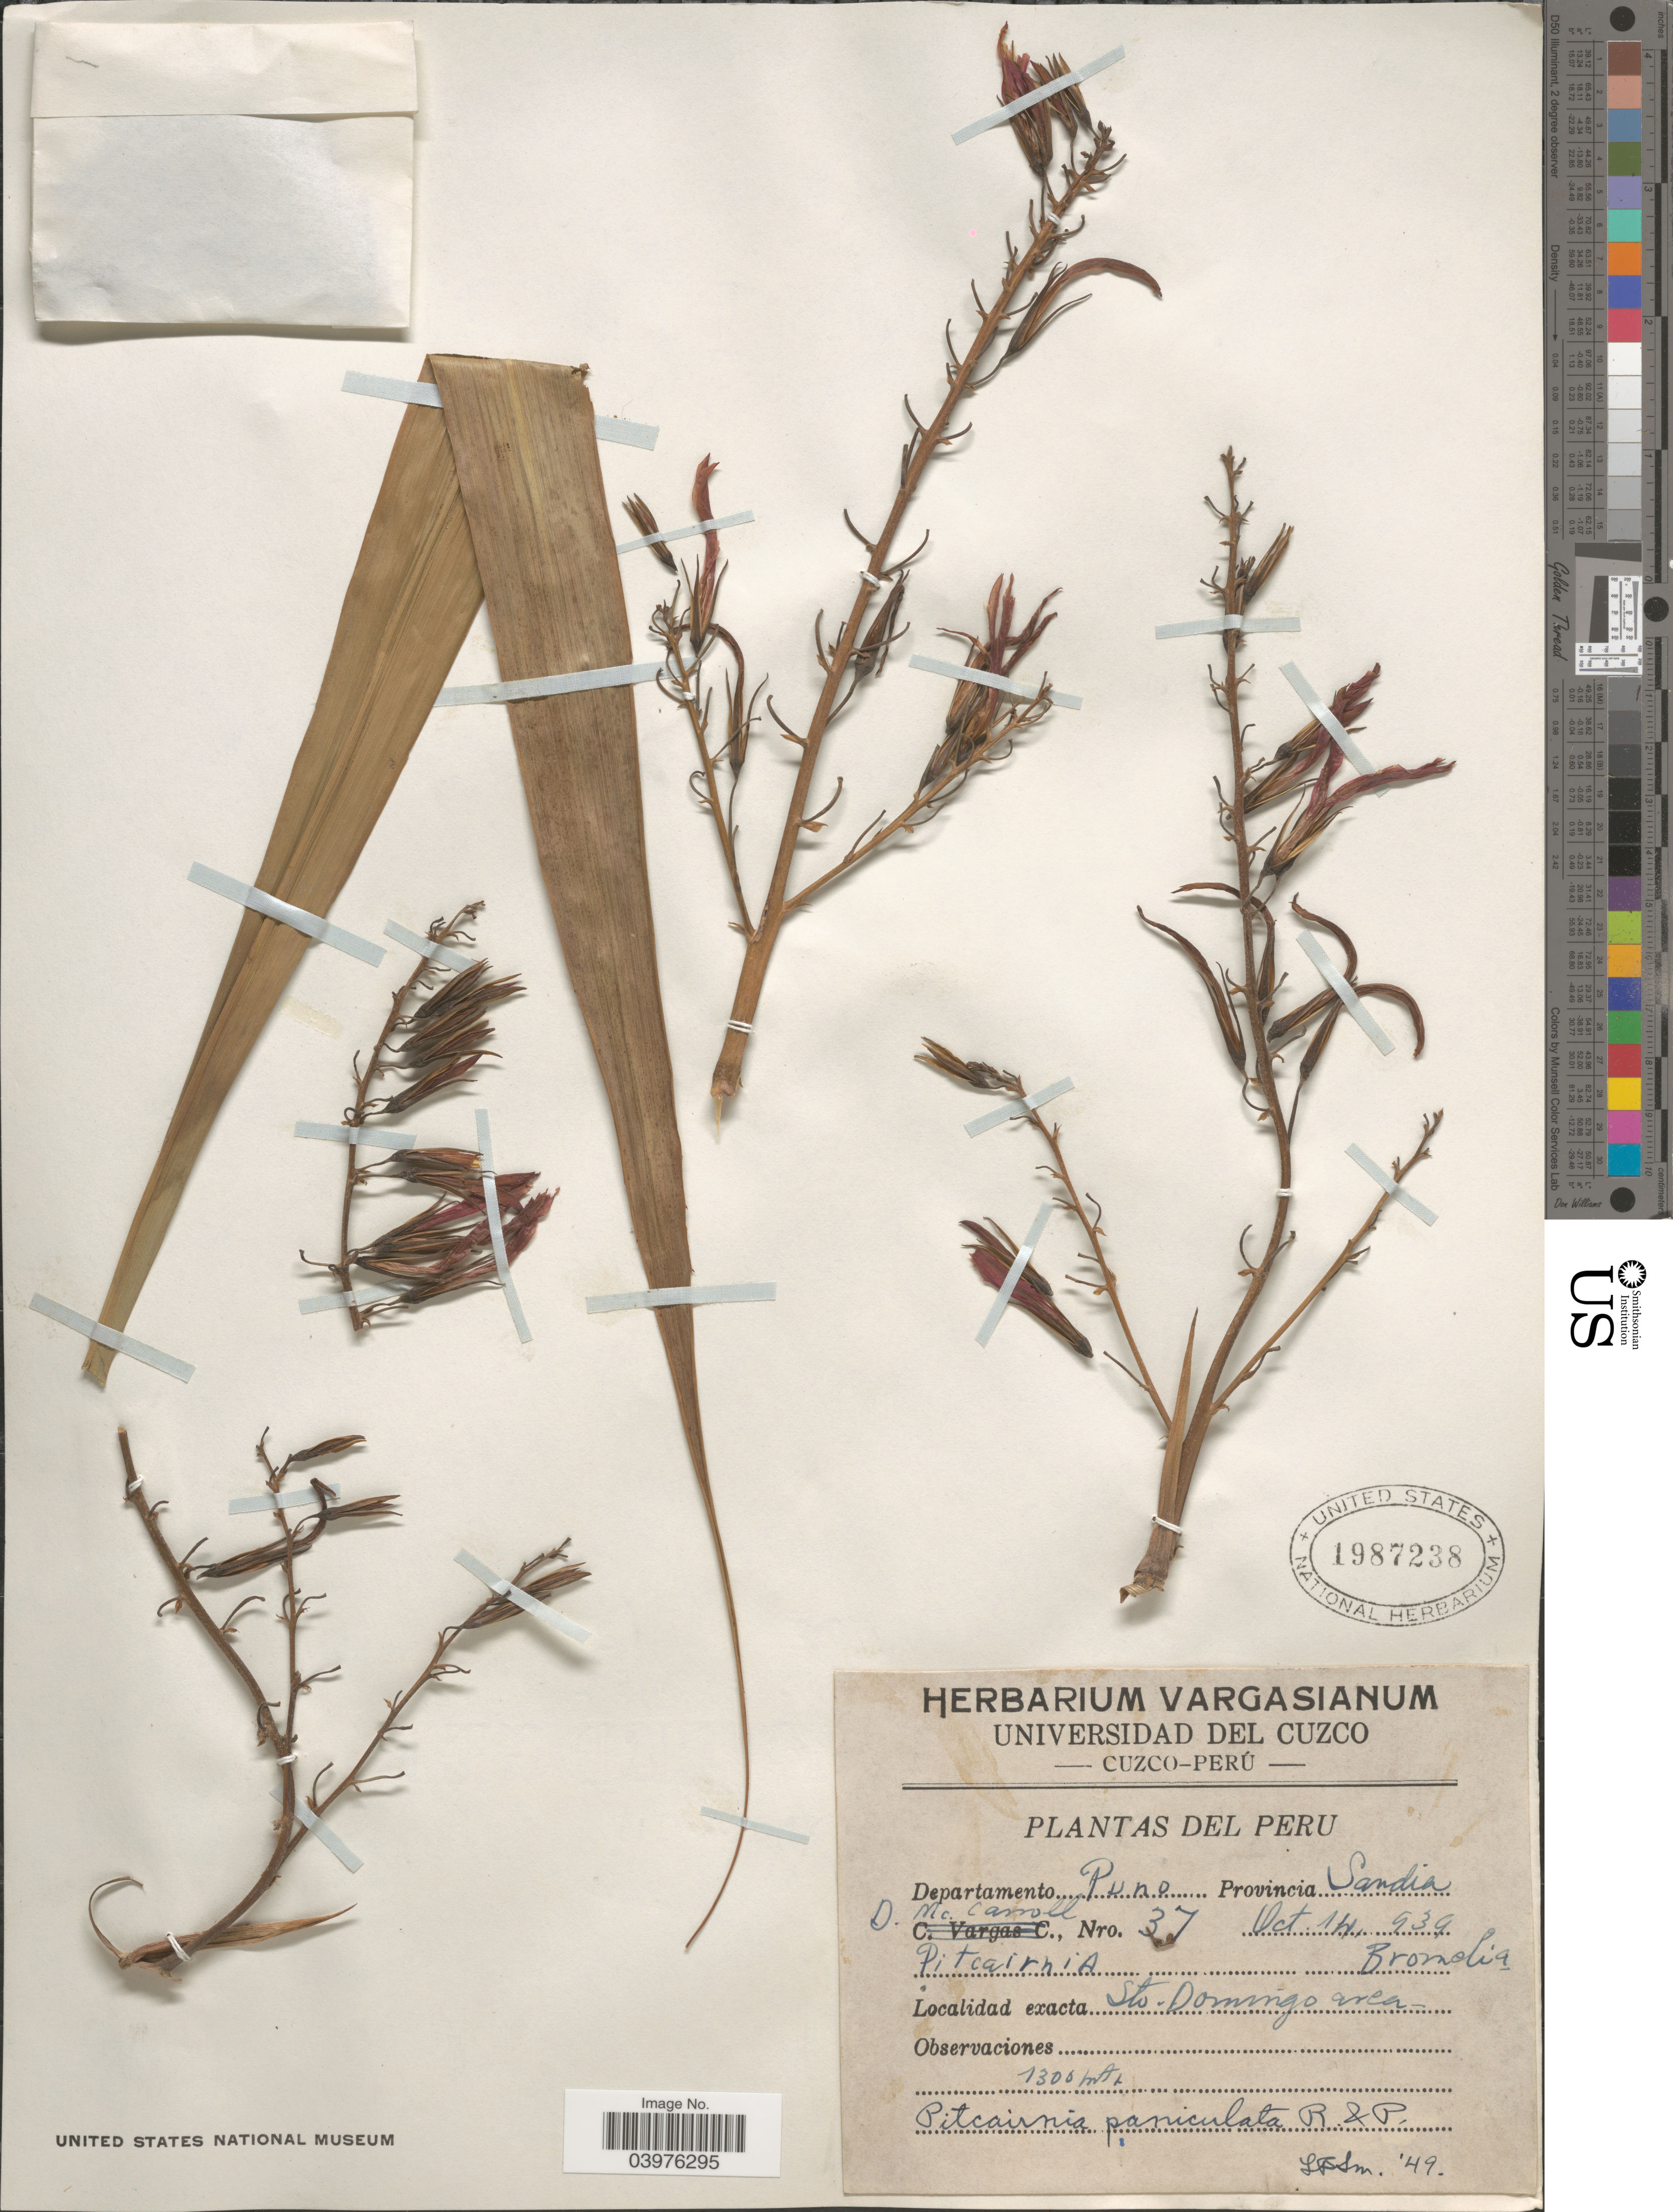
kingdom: Plantae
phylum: Tracheophyta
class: Liliopsida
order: Poales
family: Bromeliaceae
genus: Pitcairnia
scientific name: Pitcairnia paniculata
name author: (Ruiz & Pav.) Ruiz & Pav.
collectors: D. McCarroll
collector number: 37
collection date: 1939-10-14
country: Peru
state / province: Puno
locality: Departamento Puno. Provincia Sandia. Sto. Domingo area.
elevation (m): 1300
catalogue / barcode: US 1987238